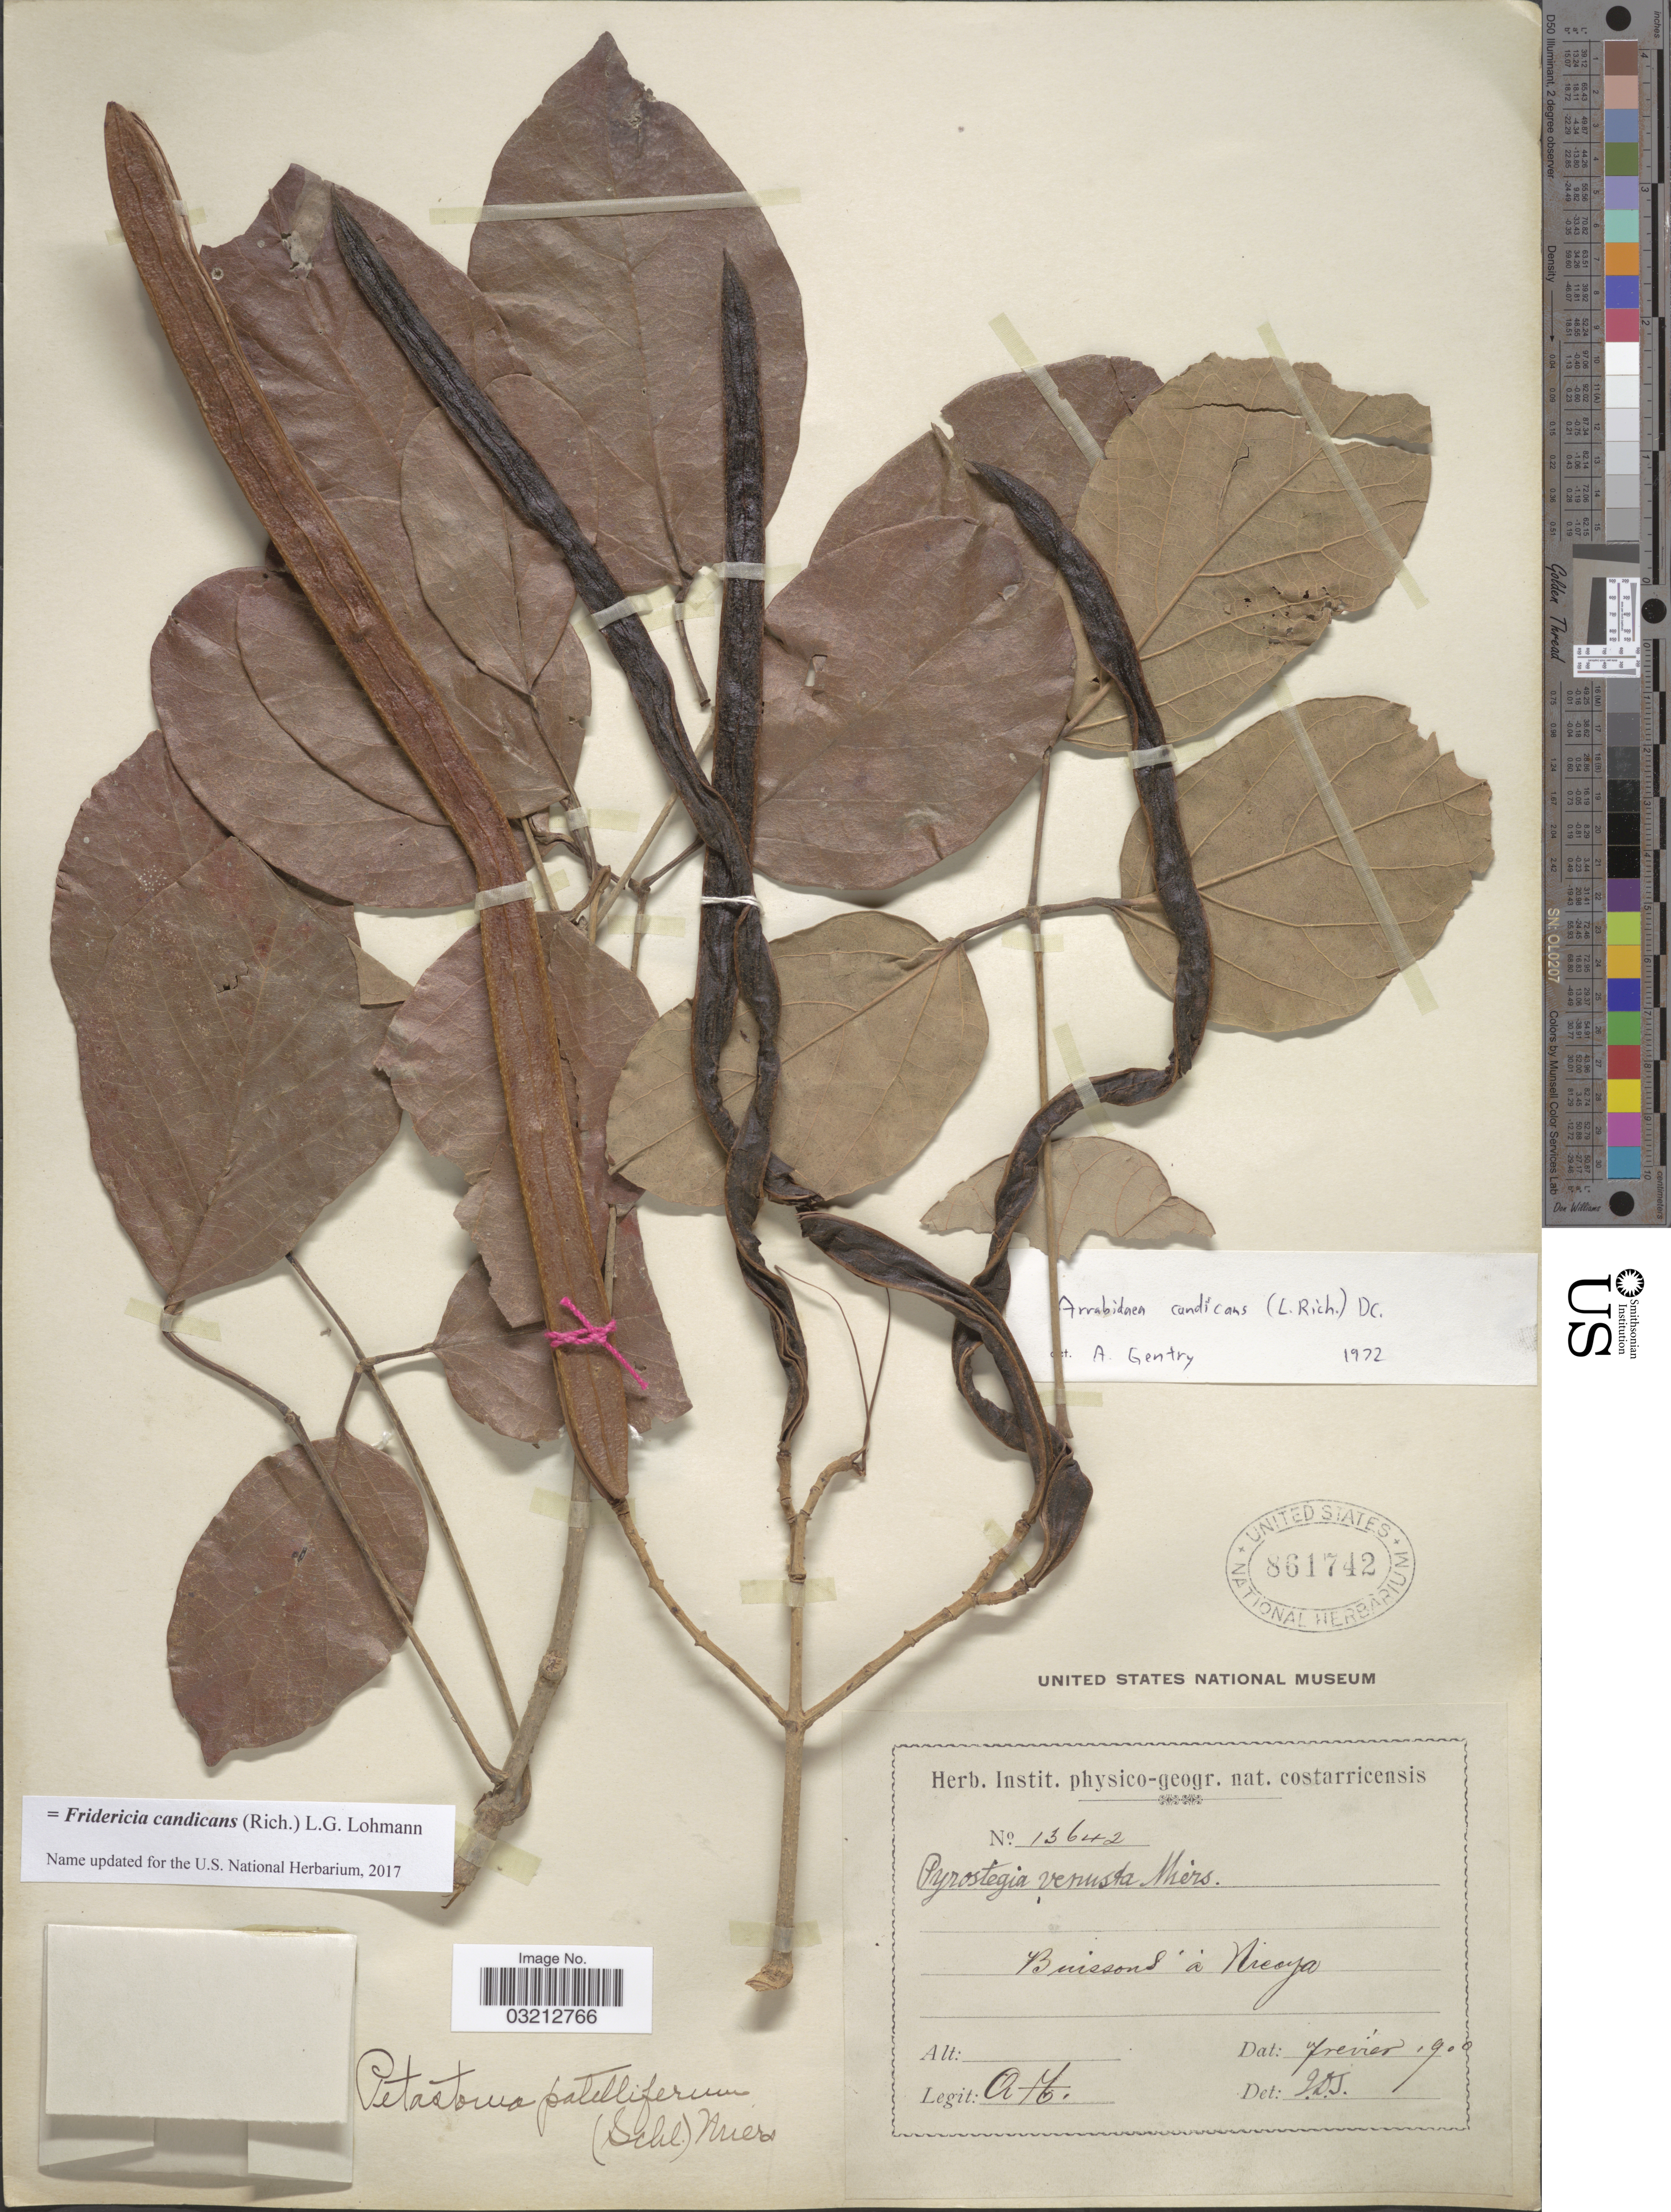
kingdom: Plantae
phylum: Tracheophyta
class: Magnoliopsida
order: Lamiales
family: Bignoniaceae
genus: Fridericia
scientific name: Fridericia candicans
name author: (Rich.) L.G. Lohmann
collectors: A. T.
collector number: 13642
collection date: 1900-02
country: Costa Rica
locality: Buissons à Nicoya.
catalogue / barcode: US 861742